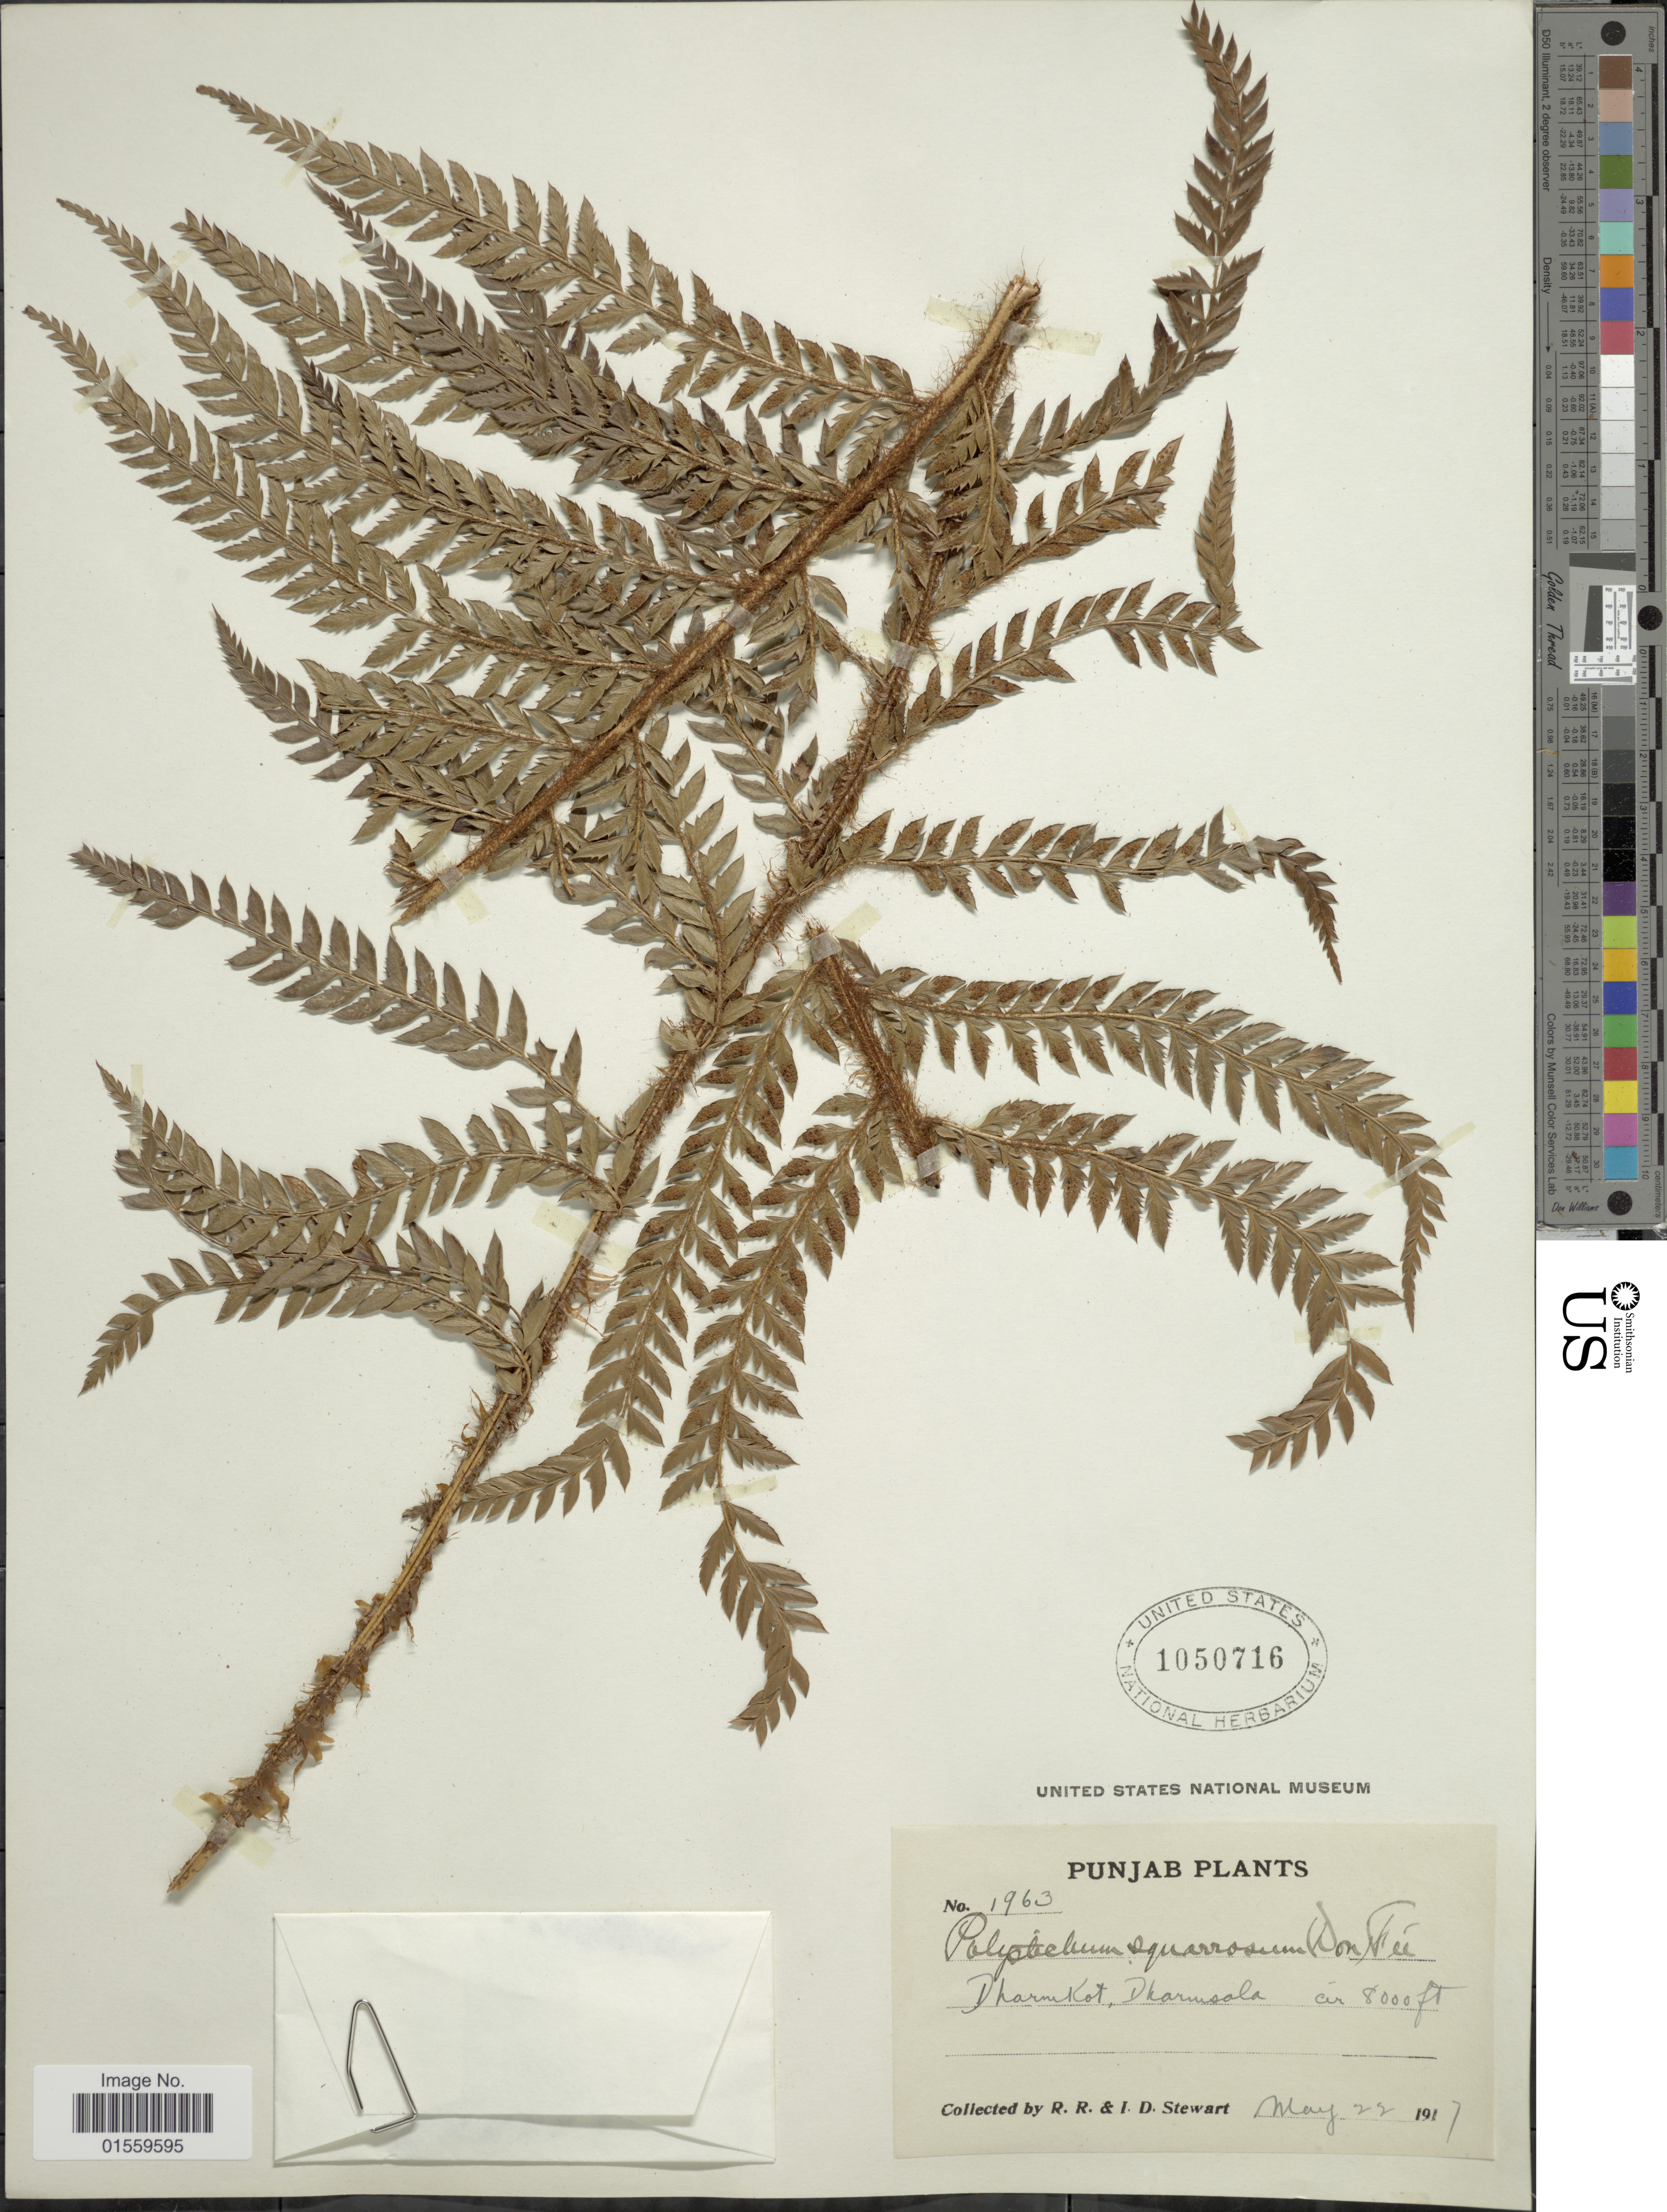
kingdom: Plantae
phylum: Tracheophyta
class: Polypodiopsida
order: Polypodiales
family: Dryopteridaceae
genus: Polystichum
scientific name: Polystichum squarrosum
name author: (D. Don) Fée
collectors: R. R. Stewart & I. Stewart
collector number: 1963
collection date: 1917-05-22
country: India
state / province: Himachal Pradesh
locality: Dharamkot, Dharmsala.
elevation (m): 2438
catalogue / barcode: US 1050716